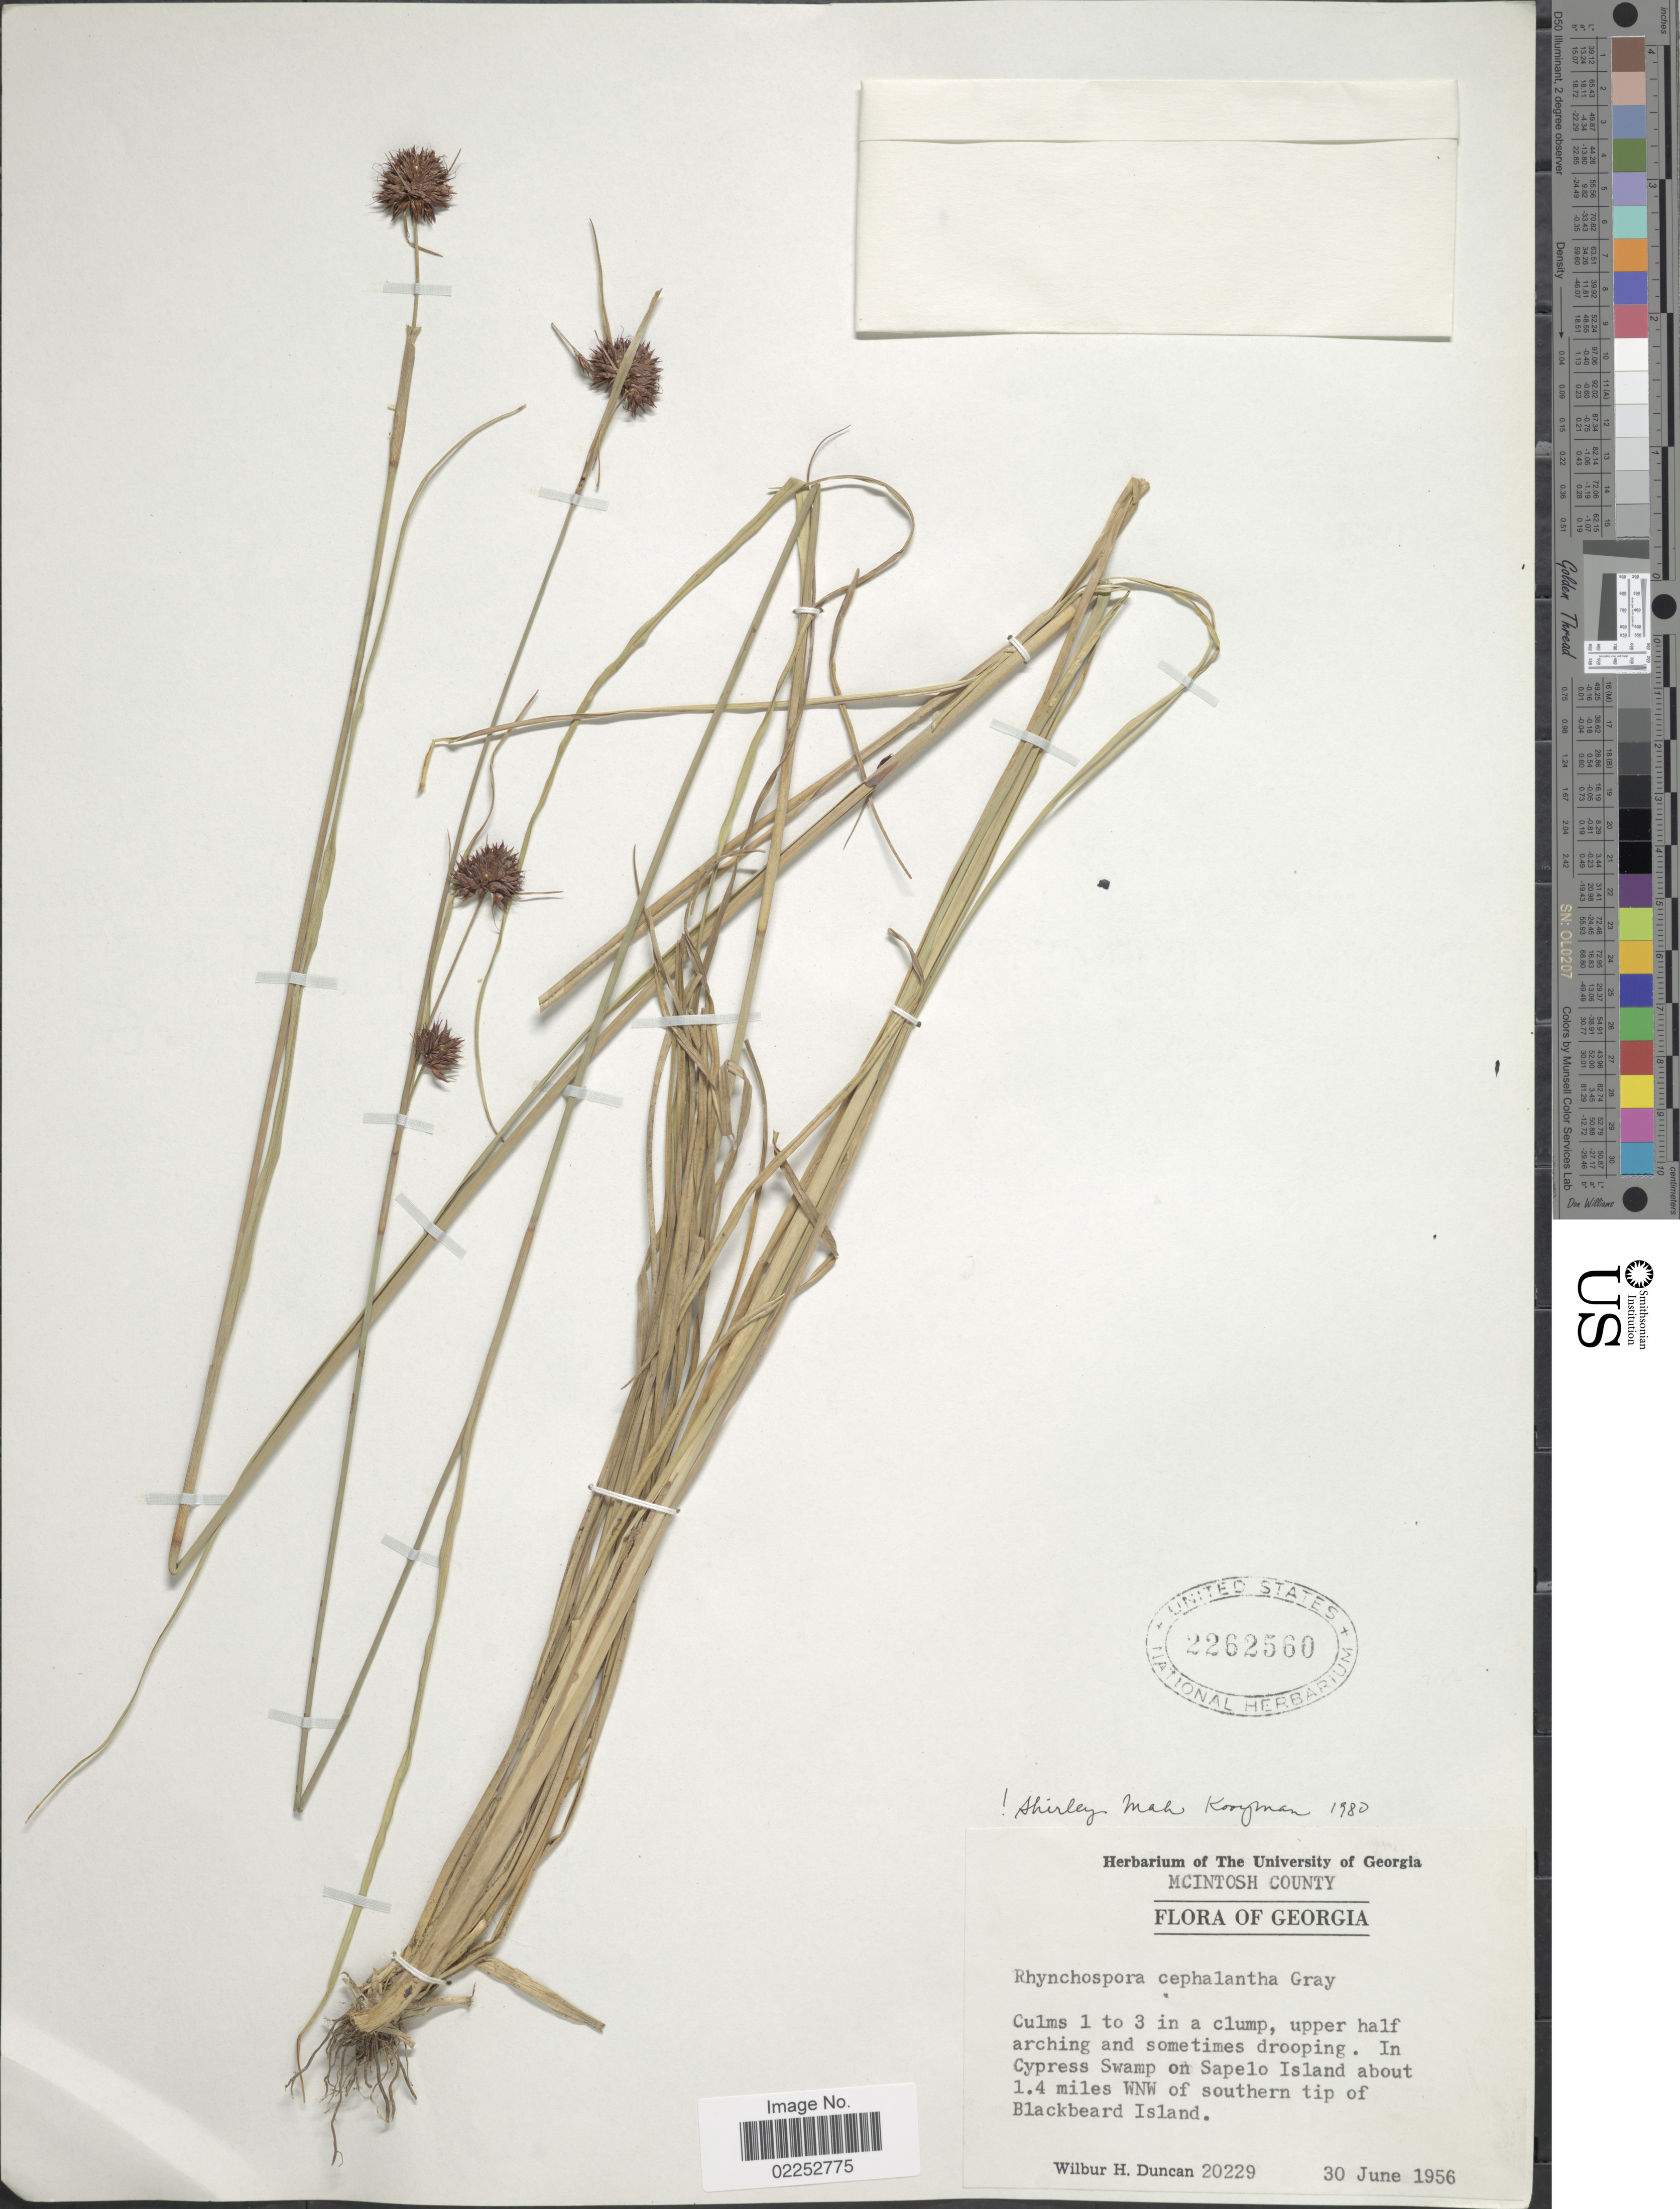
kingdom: Plantae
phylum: Tracheophyta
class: Liliopsida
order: Poales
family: Cyperaceae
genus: Rhynchospora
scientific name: Rhynchospora cephalantha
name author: A. Gray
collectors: W. H. Duncan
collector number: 20229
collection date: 1956-06-30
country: United States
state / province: Georgia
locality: McIntosh County. In Cypress Swamp on Sapelo Island about 1.4 miles WNW of southern tip of Blackbeard Island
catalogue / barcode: US 2262560